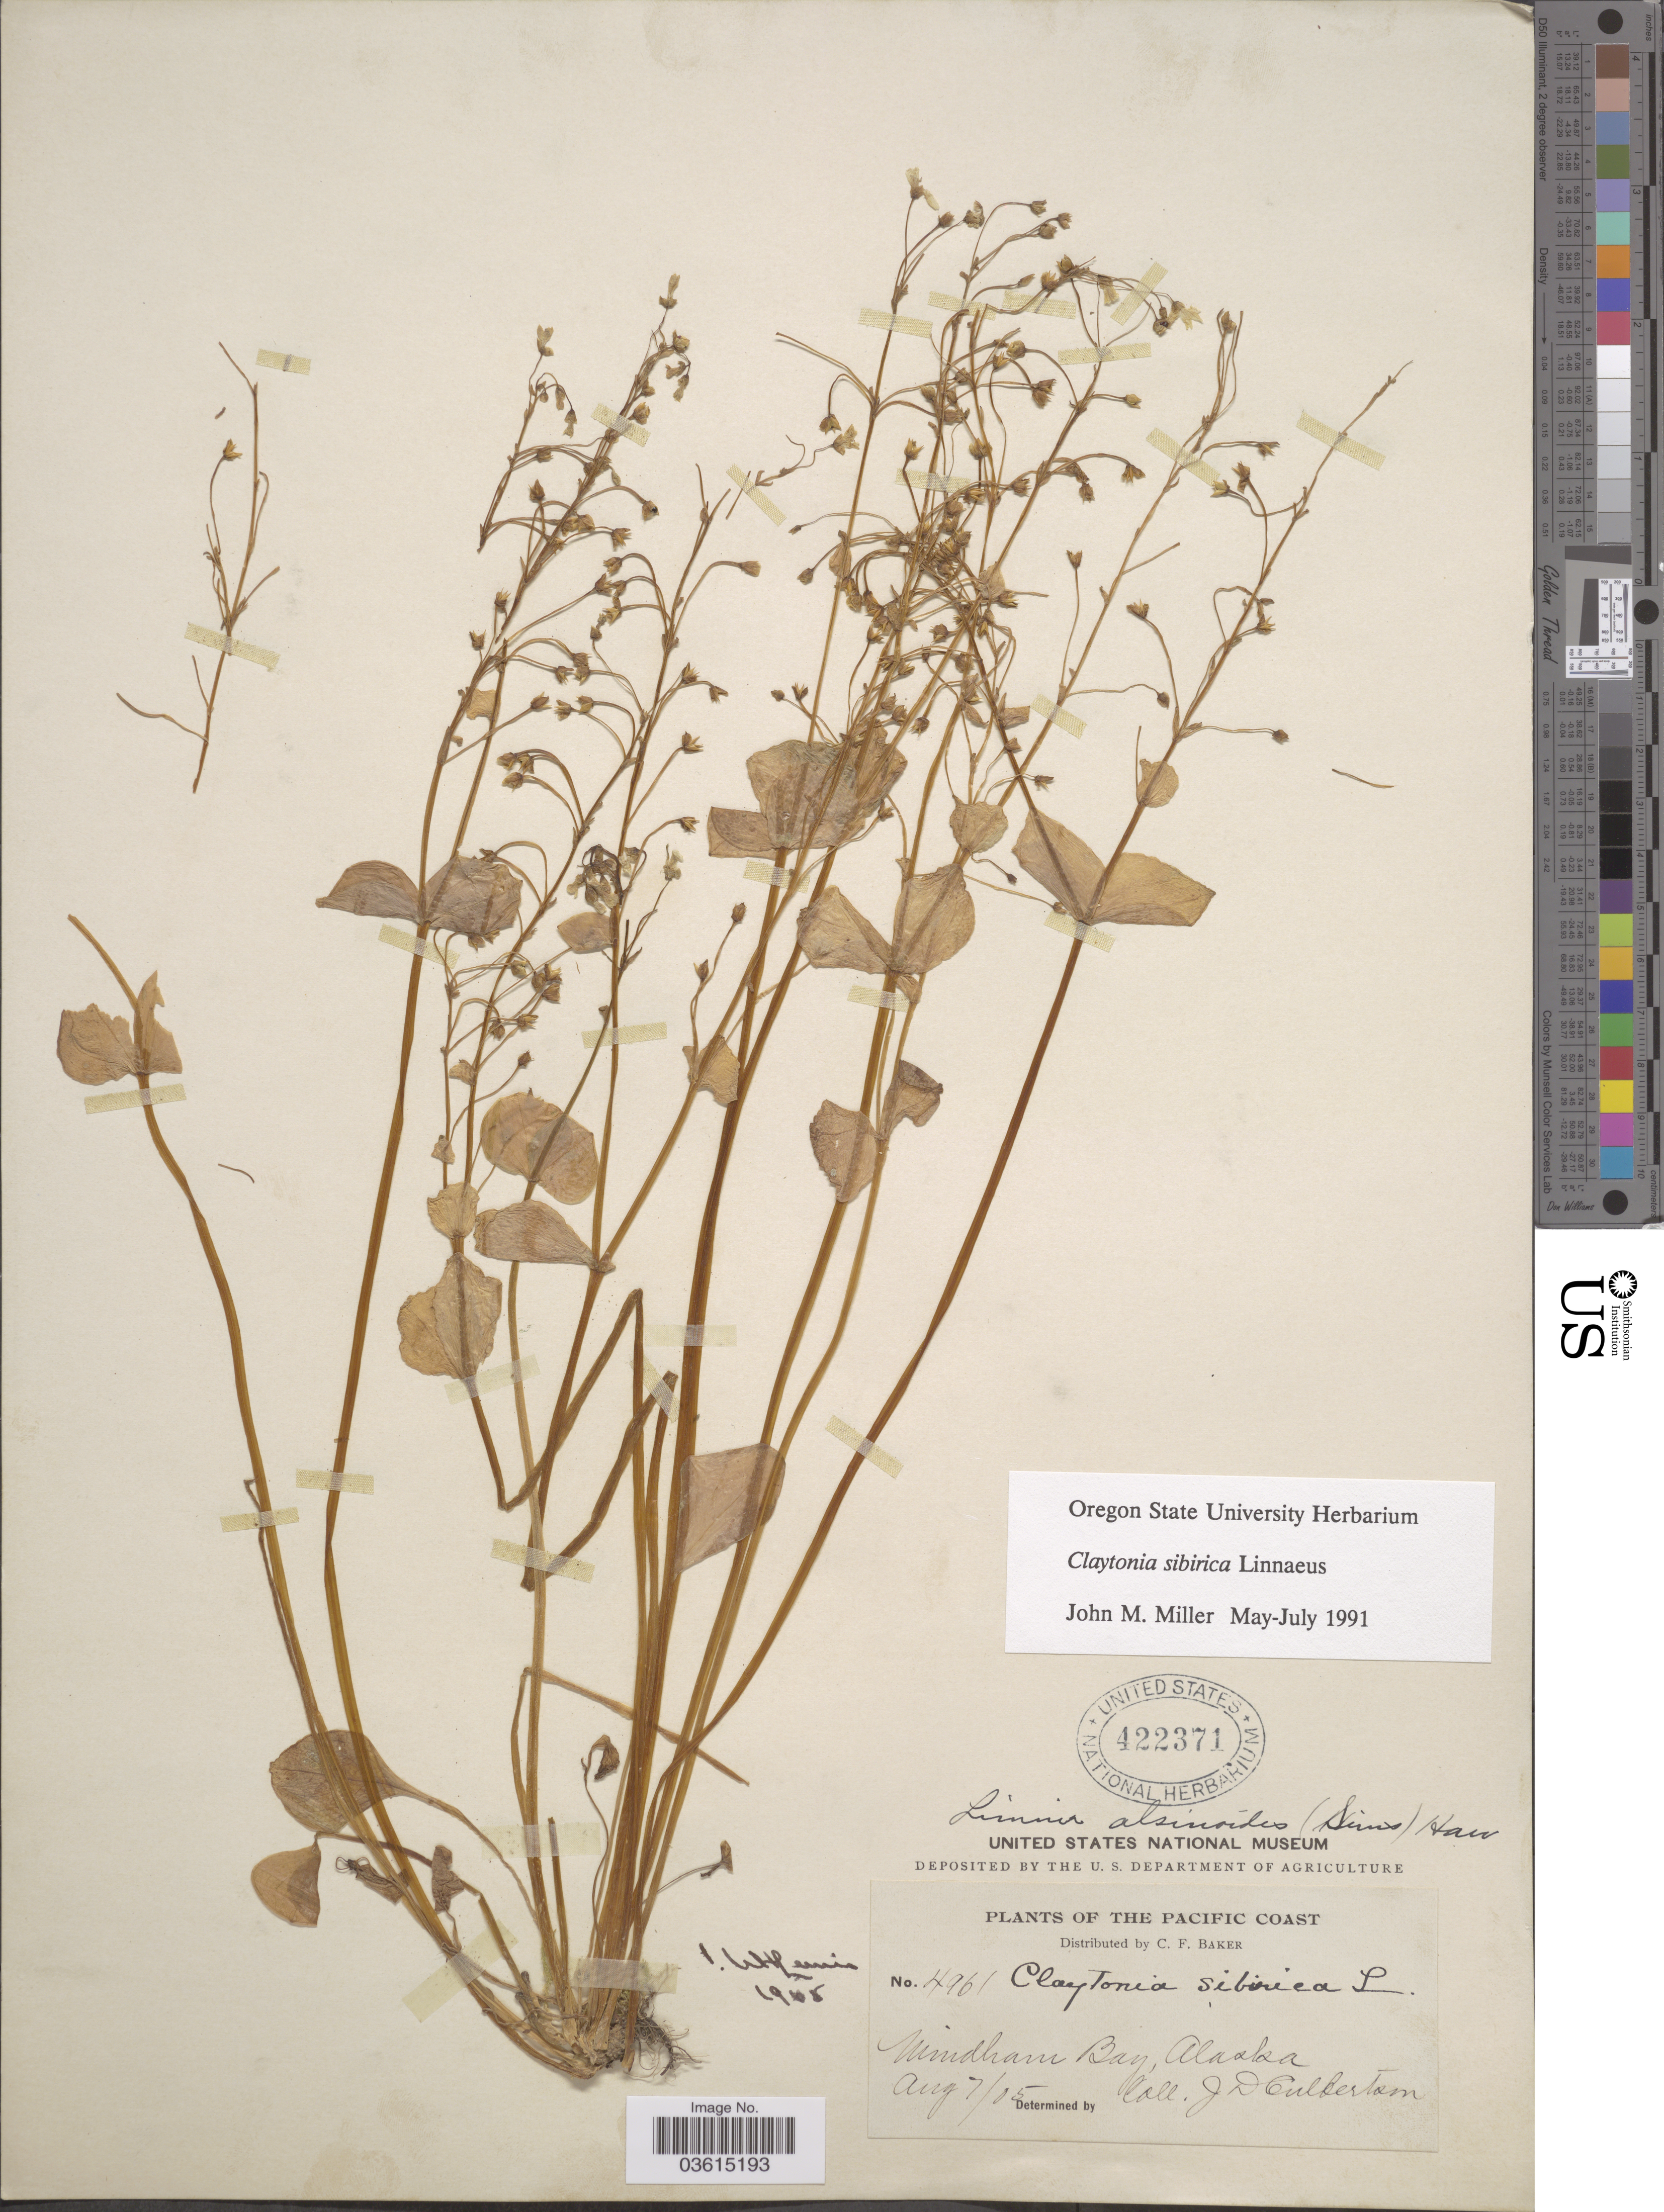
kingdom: Plantae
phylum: Tracheophyta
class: Magnoliopsida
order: Caryophyllales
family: Montiaceae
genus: Claytonia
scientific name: Claytonia sibirica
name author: L.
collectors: J. Culbertson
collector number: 4961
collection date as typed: Transcribed d/m/y: 7/8/5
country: United States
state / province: Alaska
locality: The Pacific Coast. Windham Bay.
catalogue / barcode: US 422371